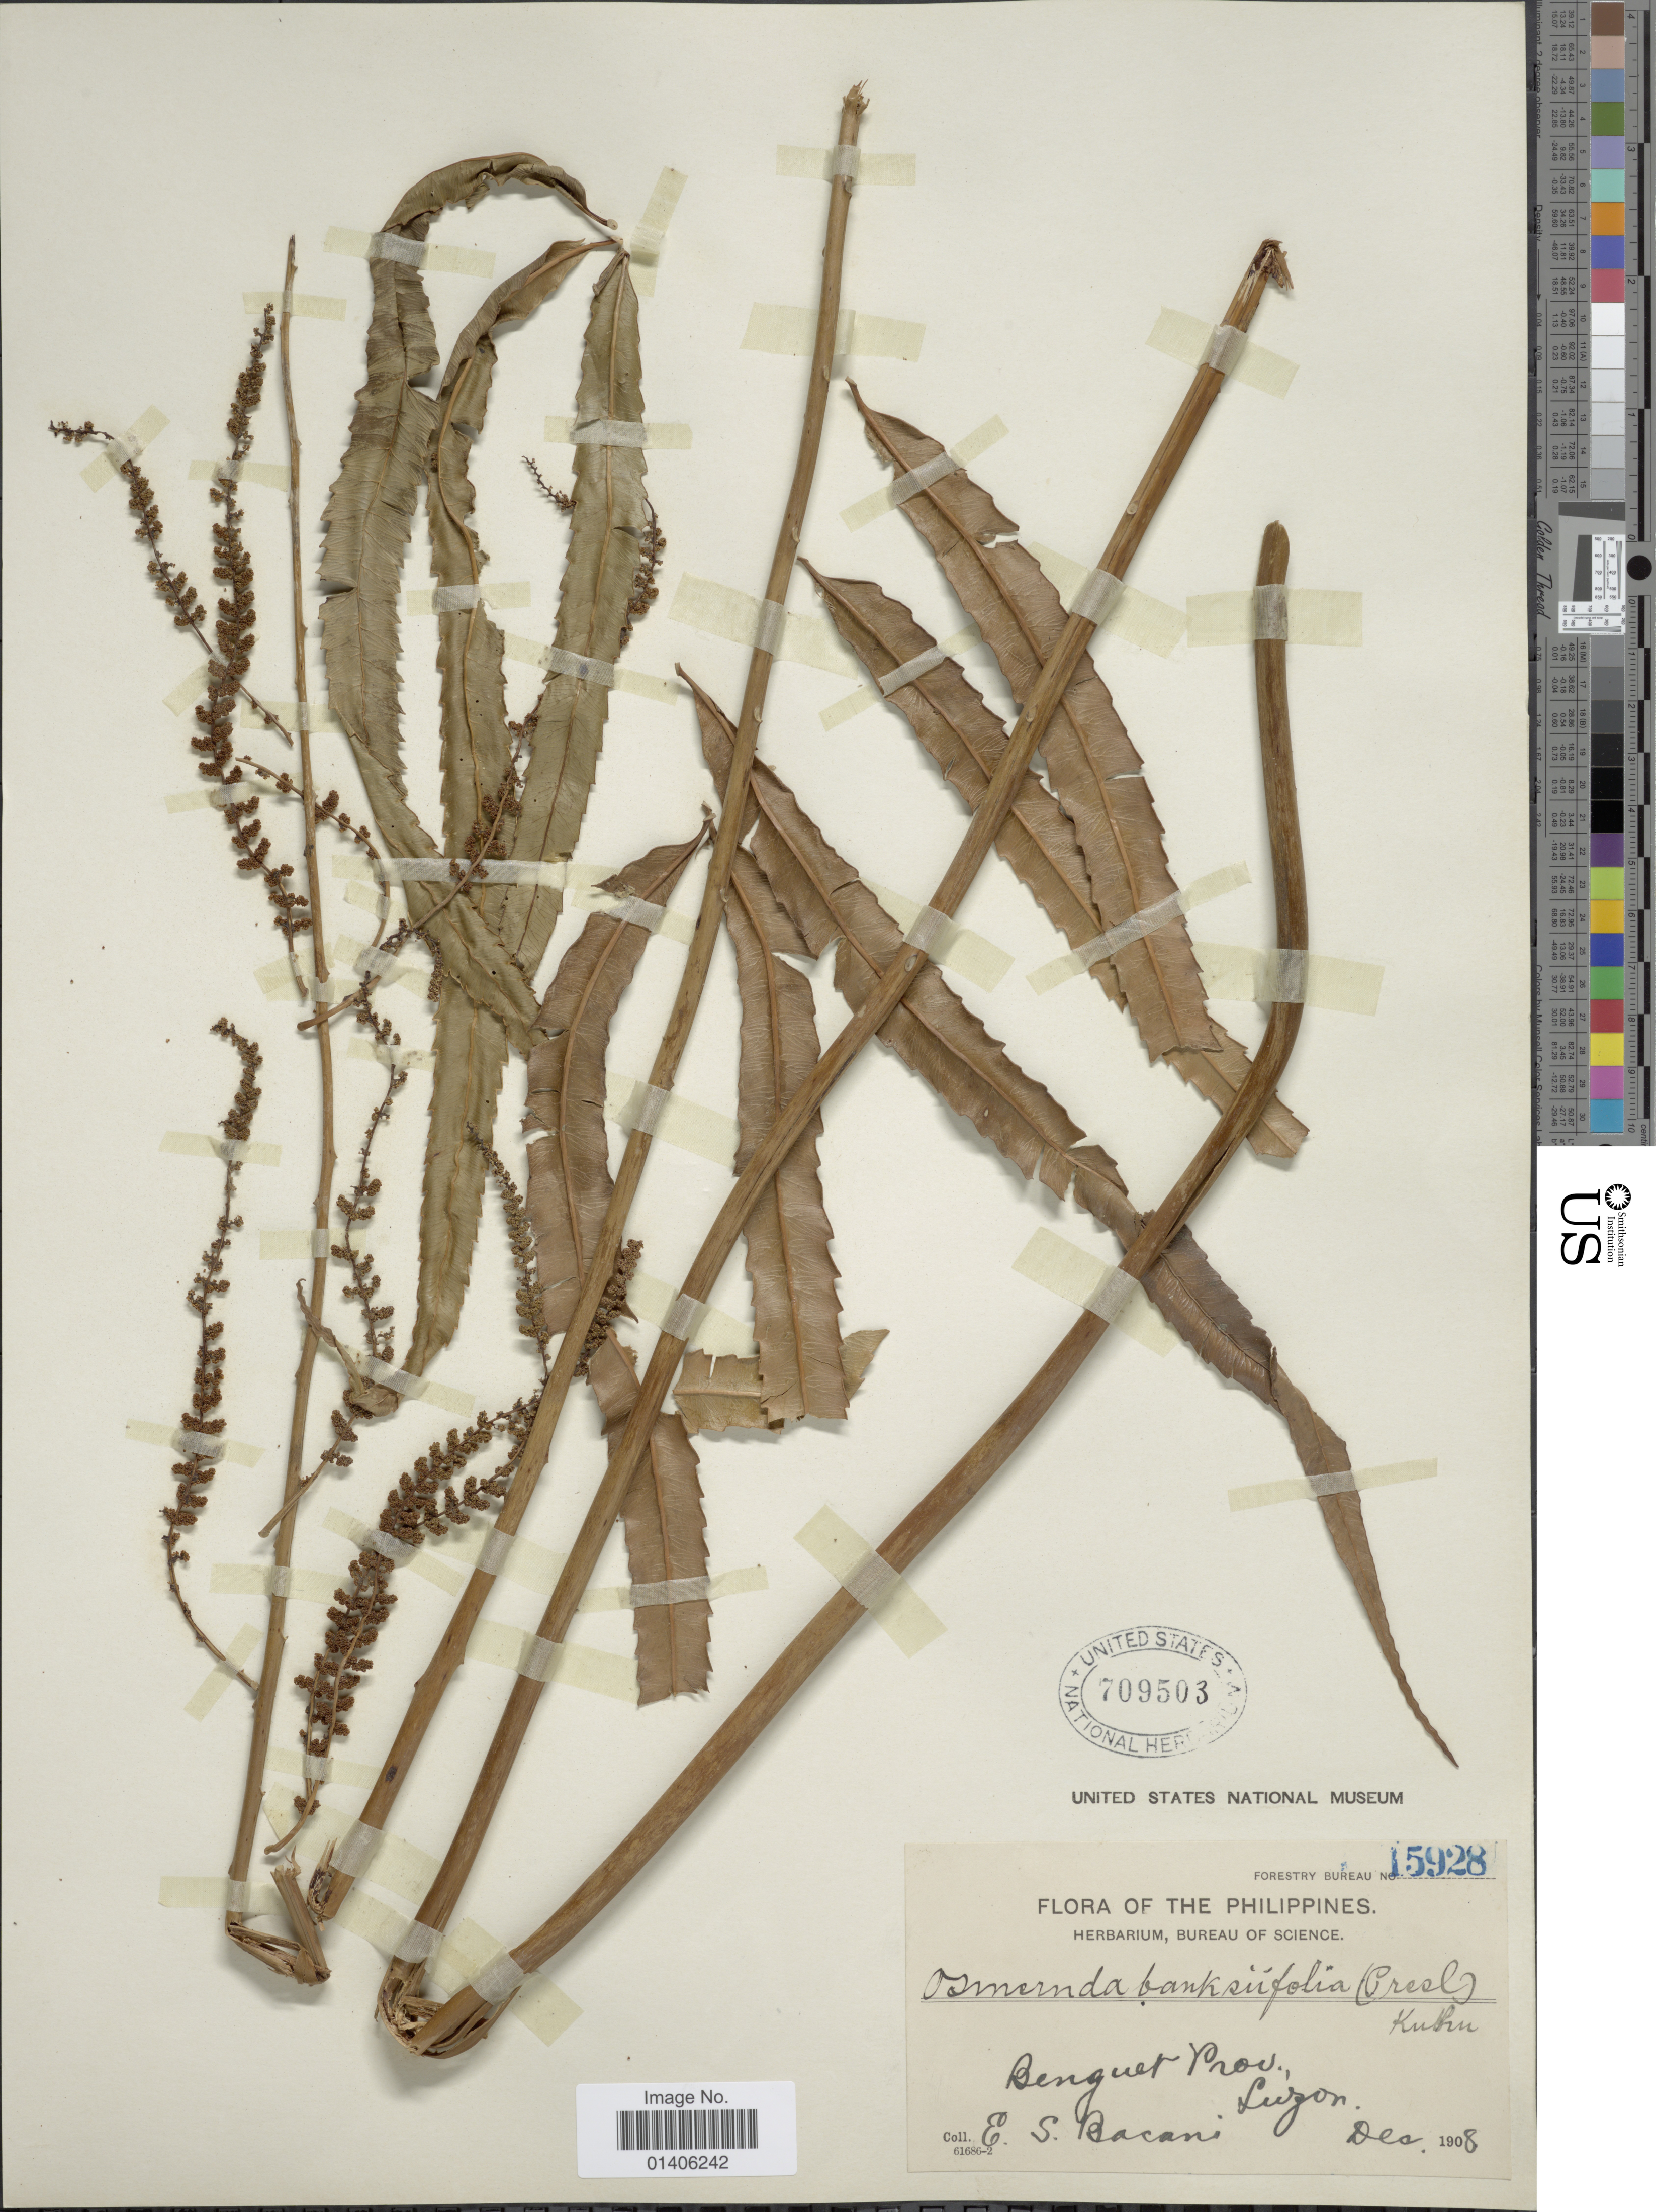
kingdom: Plantae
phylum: Tracheophyta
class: Polypodiopsida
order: Osmundales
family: Osmundaceae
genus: Osmunda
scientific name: Osmunda banksiifolia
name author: (C. Presl) Kuhn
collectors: E. Bacani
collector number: Forestry Bureau 15928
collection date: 1908-12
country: Philippines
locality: Benguet, Luzon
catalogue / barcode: US 709503